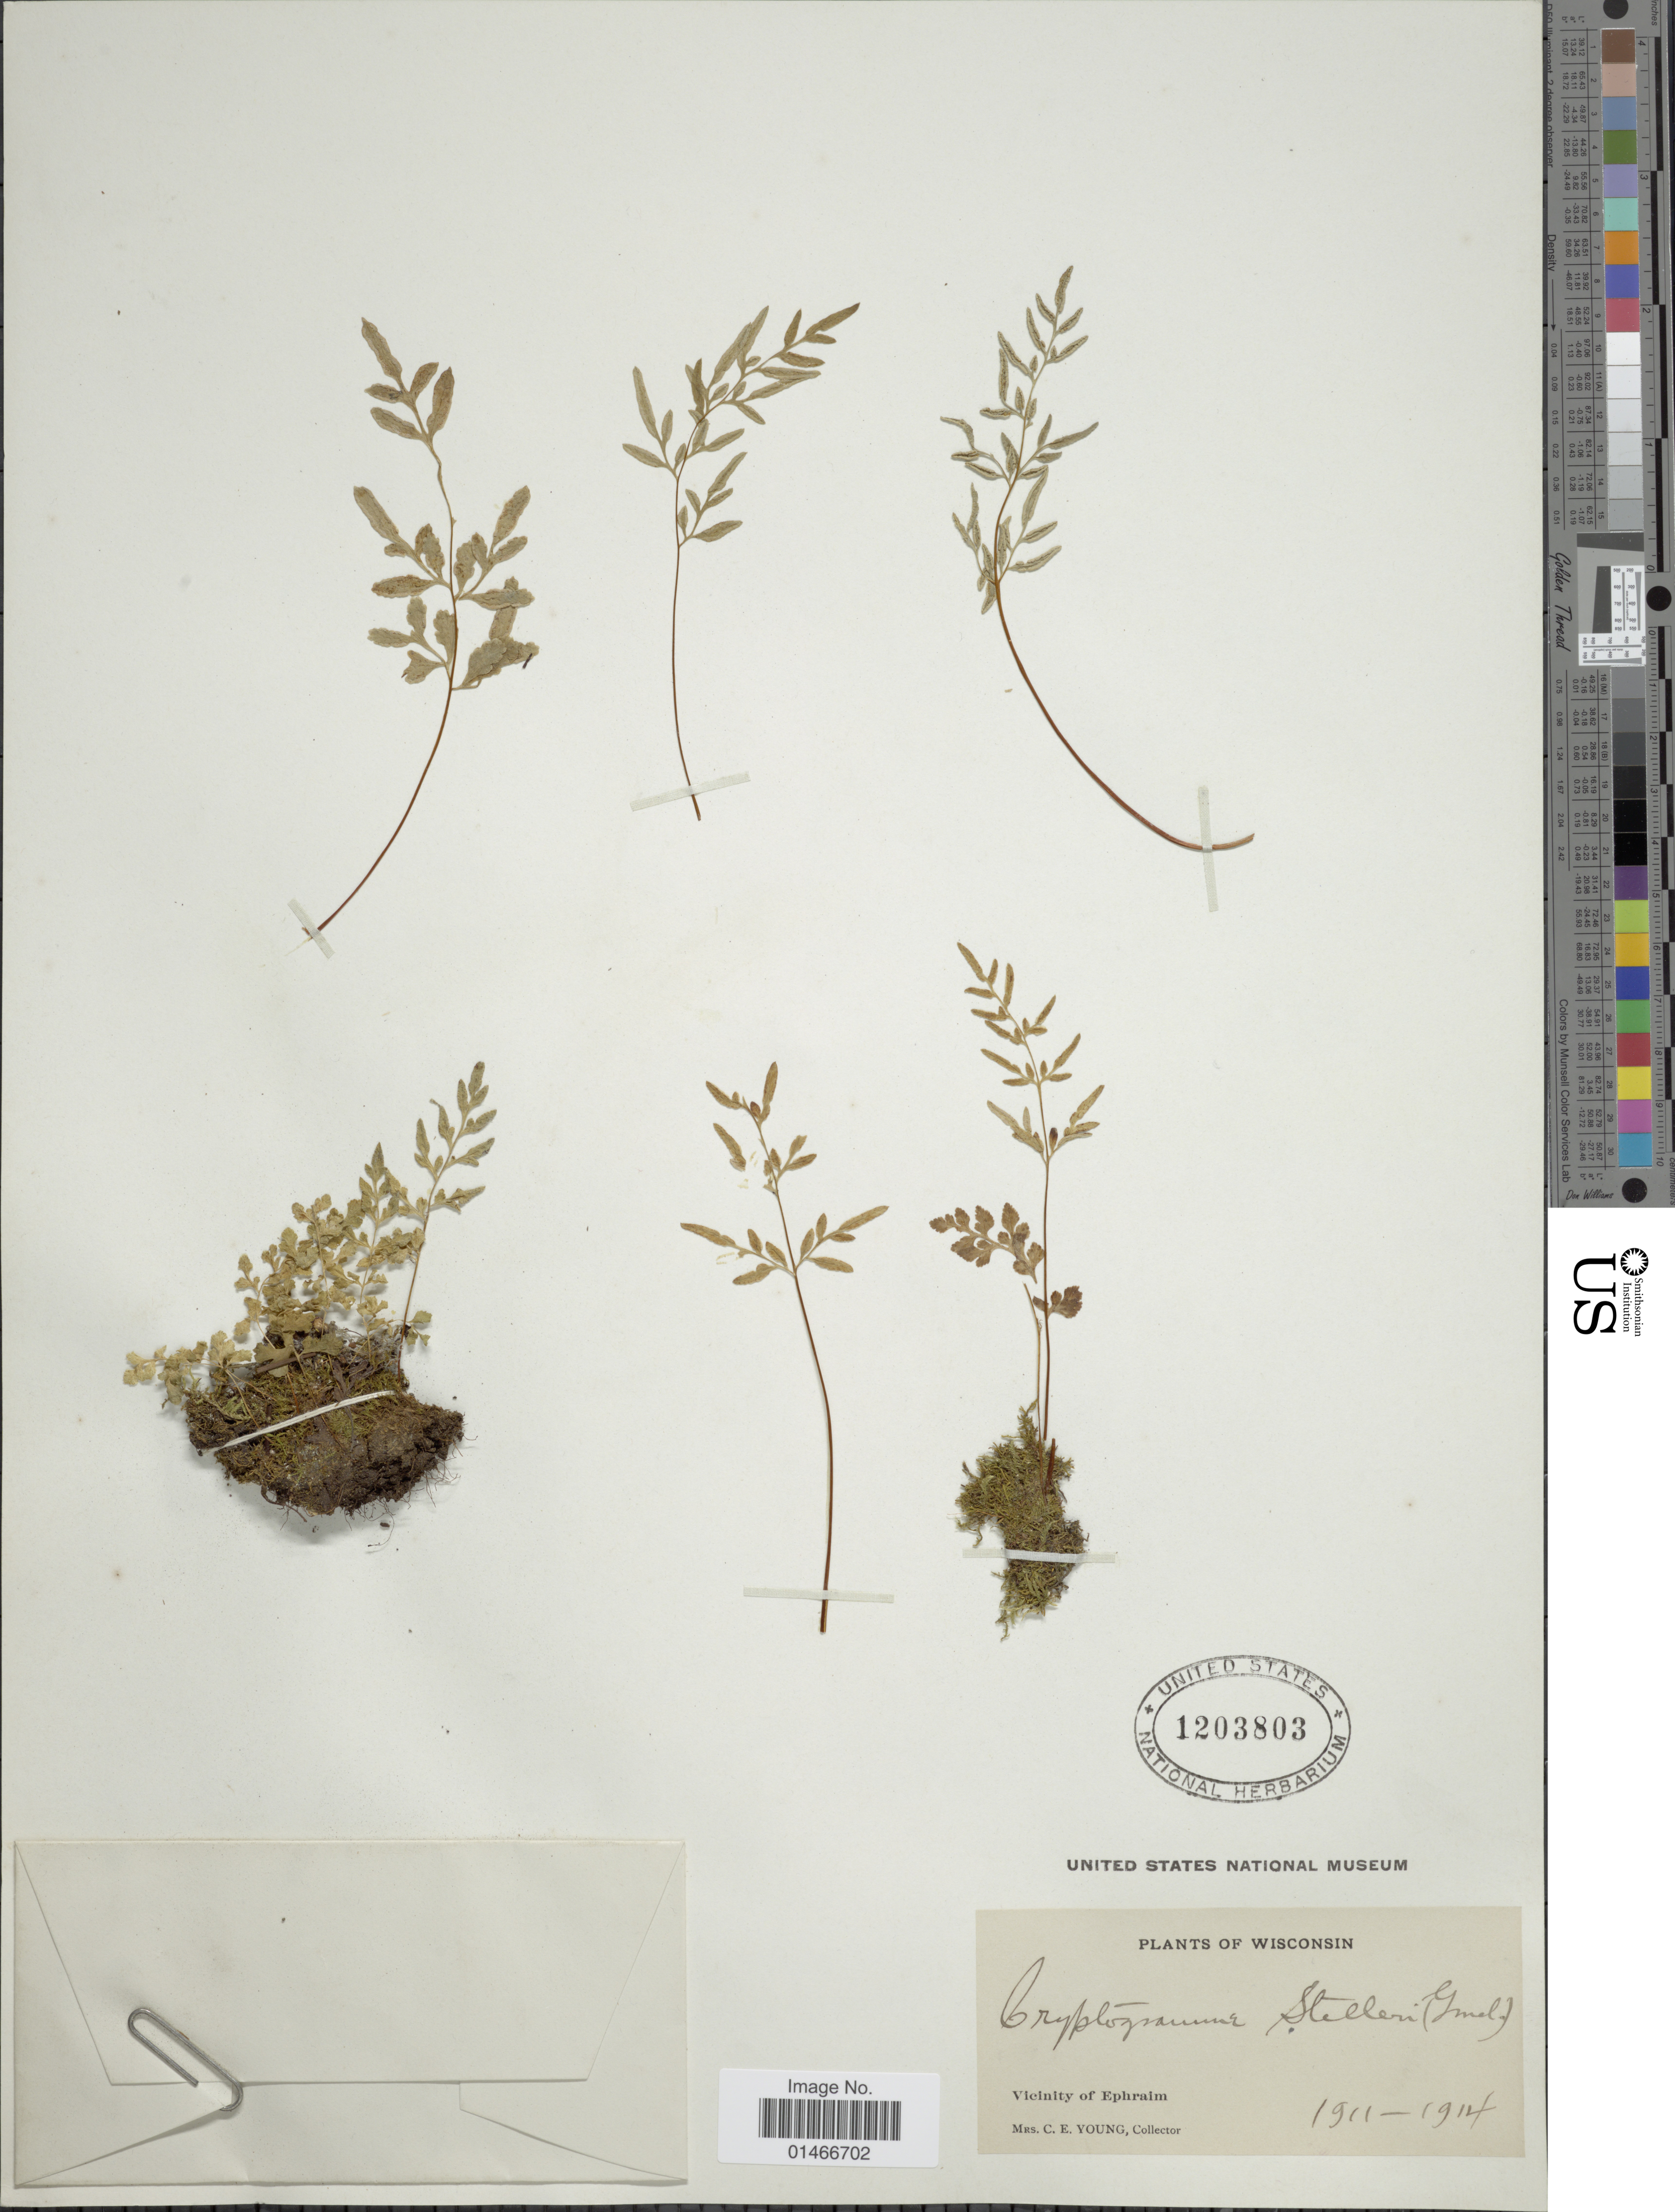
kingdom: Plantae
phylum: Tracheophyta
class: Polypodiopsida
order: Polypodiales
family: Pteridaceae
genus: Cryptogramma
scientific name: Cryptogramma stelleri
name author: (S.G. Gmel.) Prantl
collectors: C. Young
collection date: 1911/1914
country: United States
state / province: Wisconsin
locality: Vicinity of Ephraim.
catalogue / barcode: US 1203803